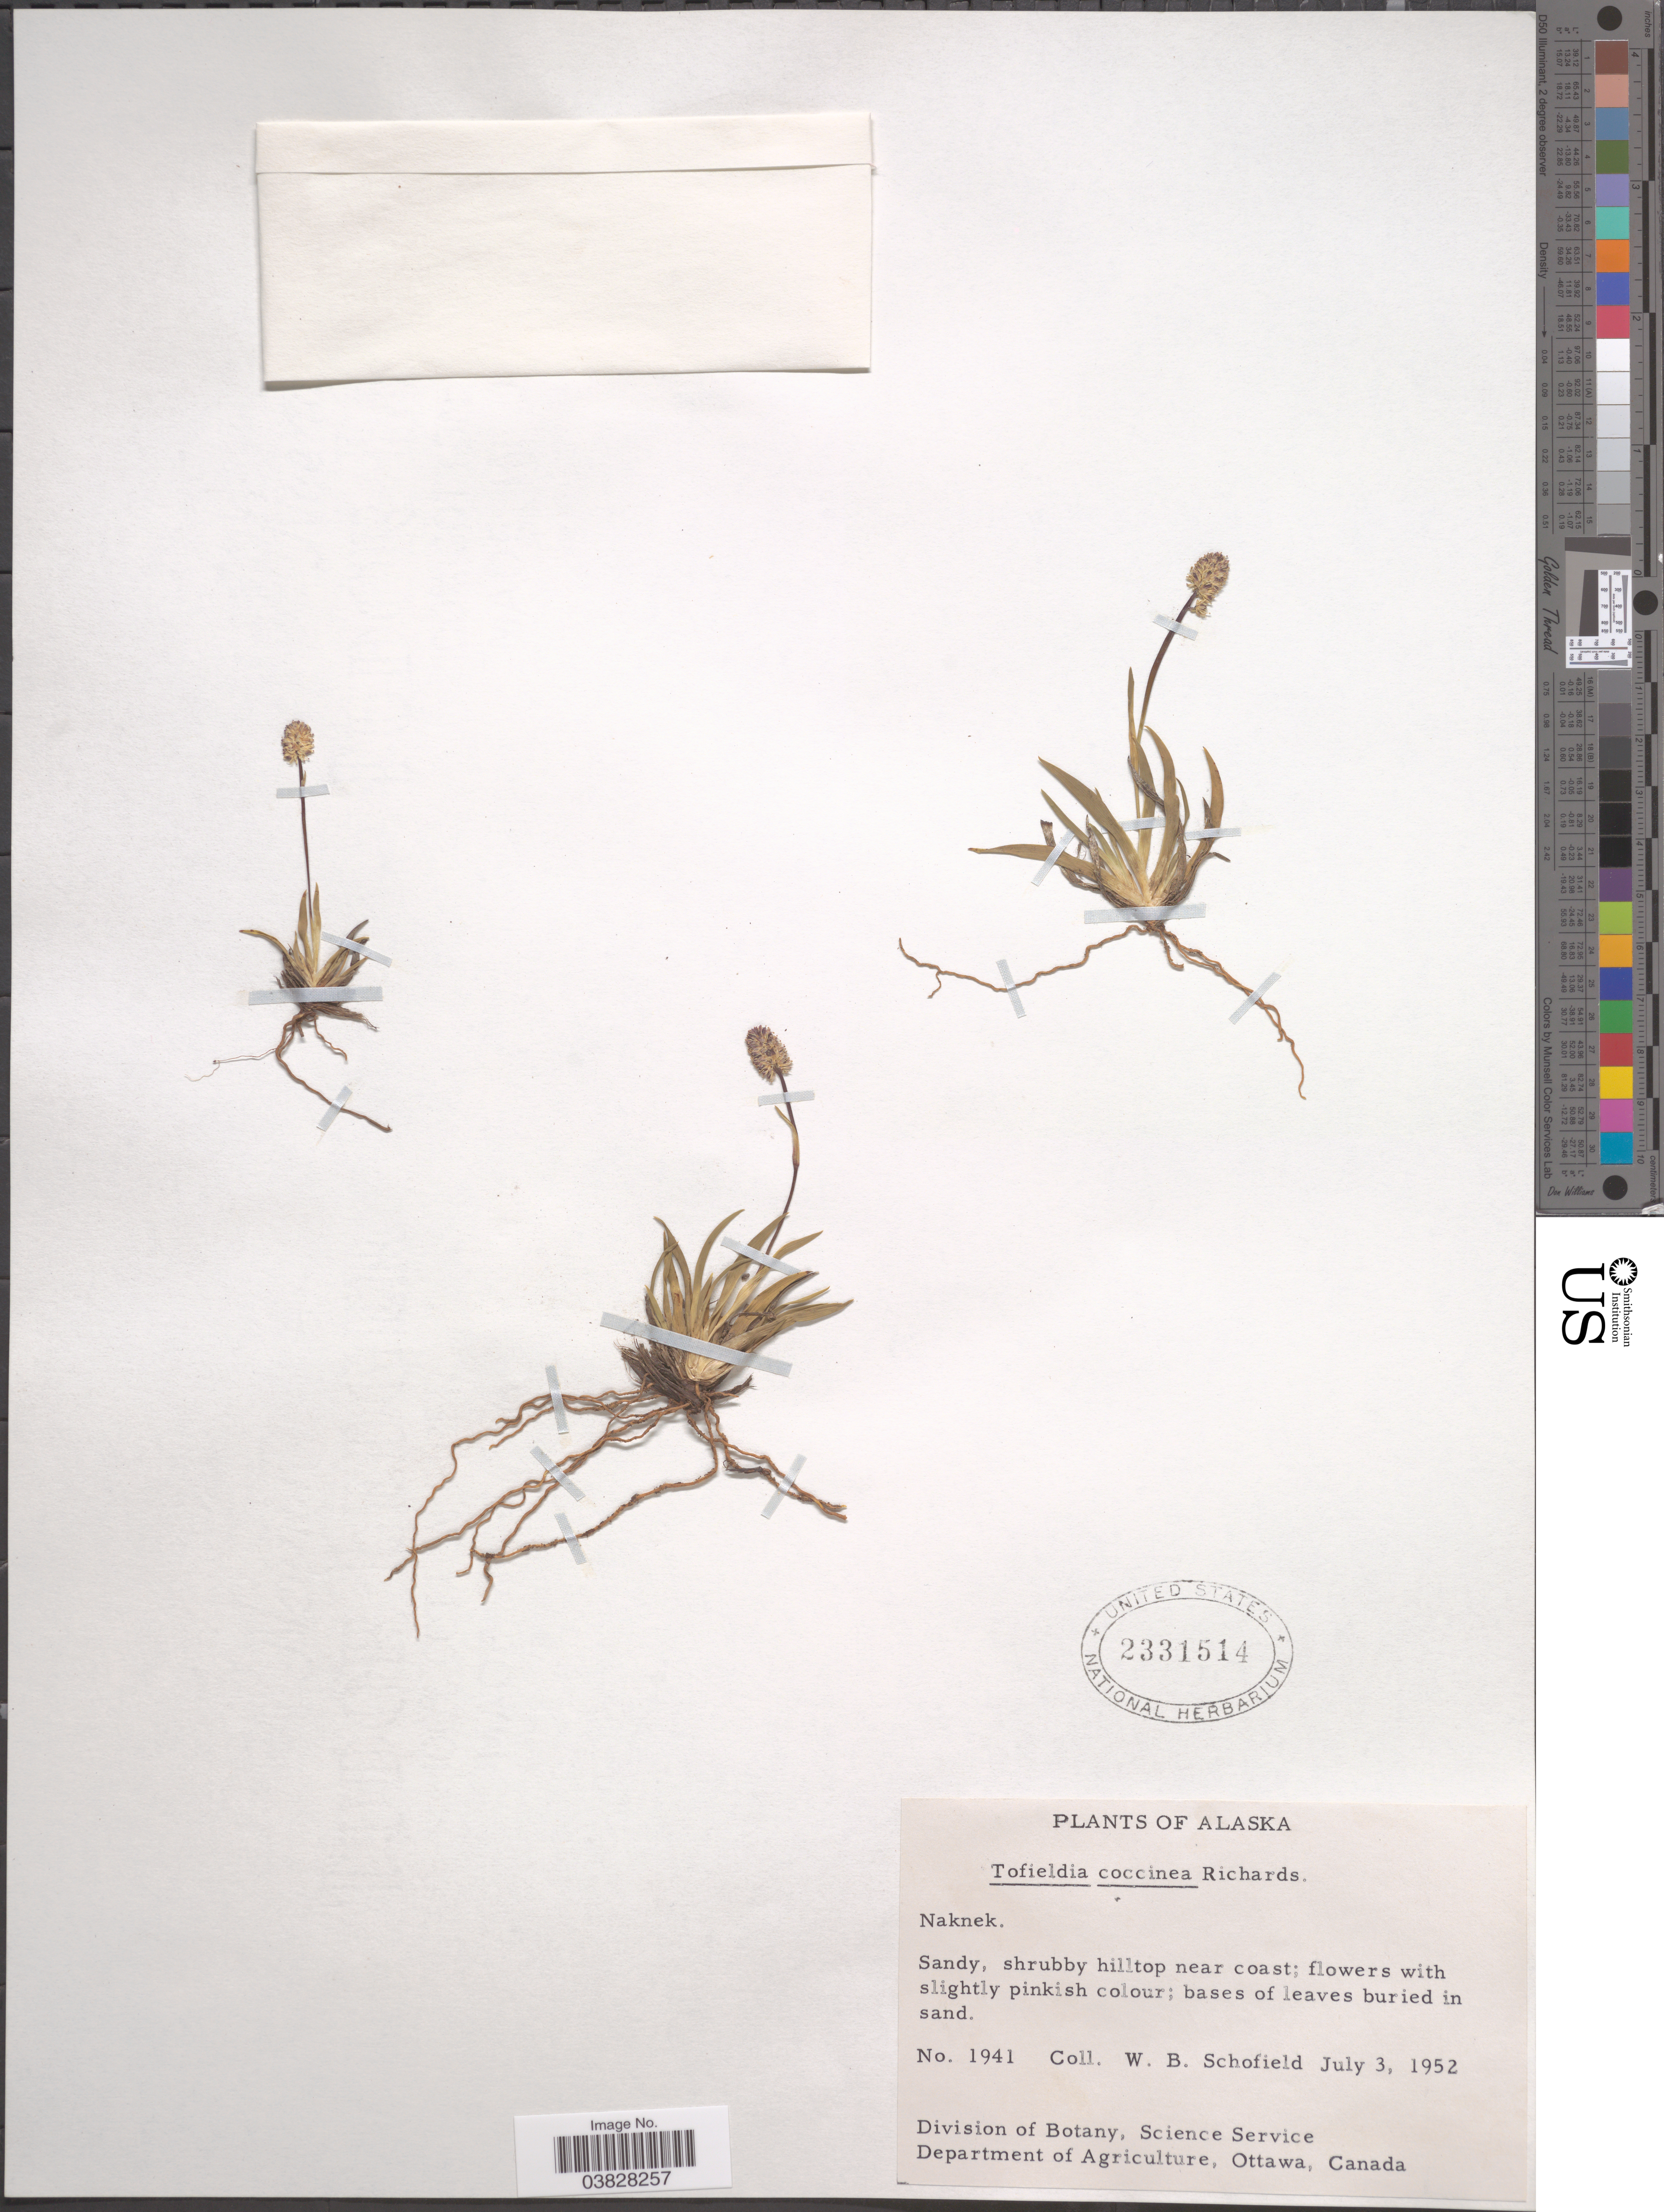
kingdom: Plantae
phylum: Tracheophyta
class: Liliopsida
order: Alismatales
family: Tofieldiaceae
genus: Tofieldia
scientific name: Tofieldia coccinea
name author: Richardson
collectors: W. Schofield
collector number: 1941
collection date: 1952-07-03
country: United States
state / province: Alaska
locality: Naknek.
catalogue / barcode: US 2331514